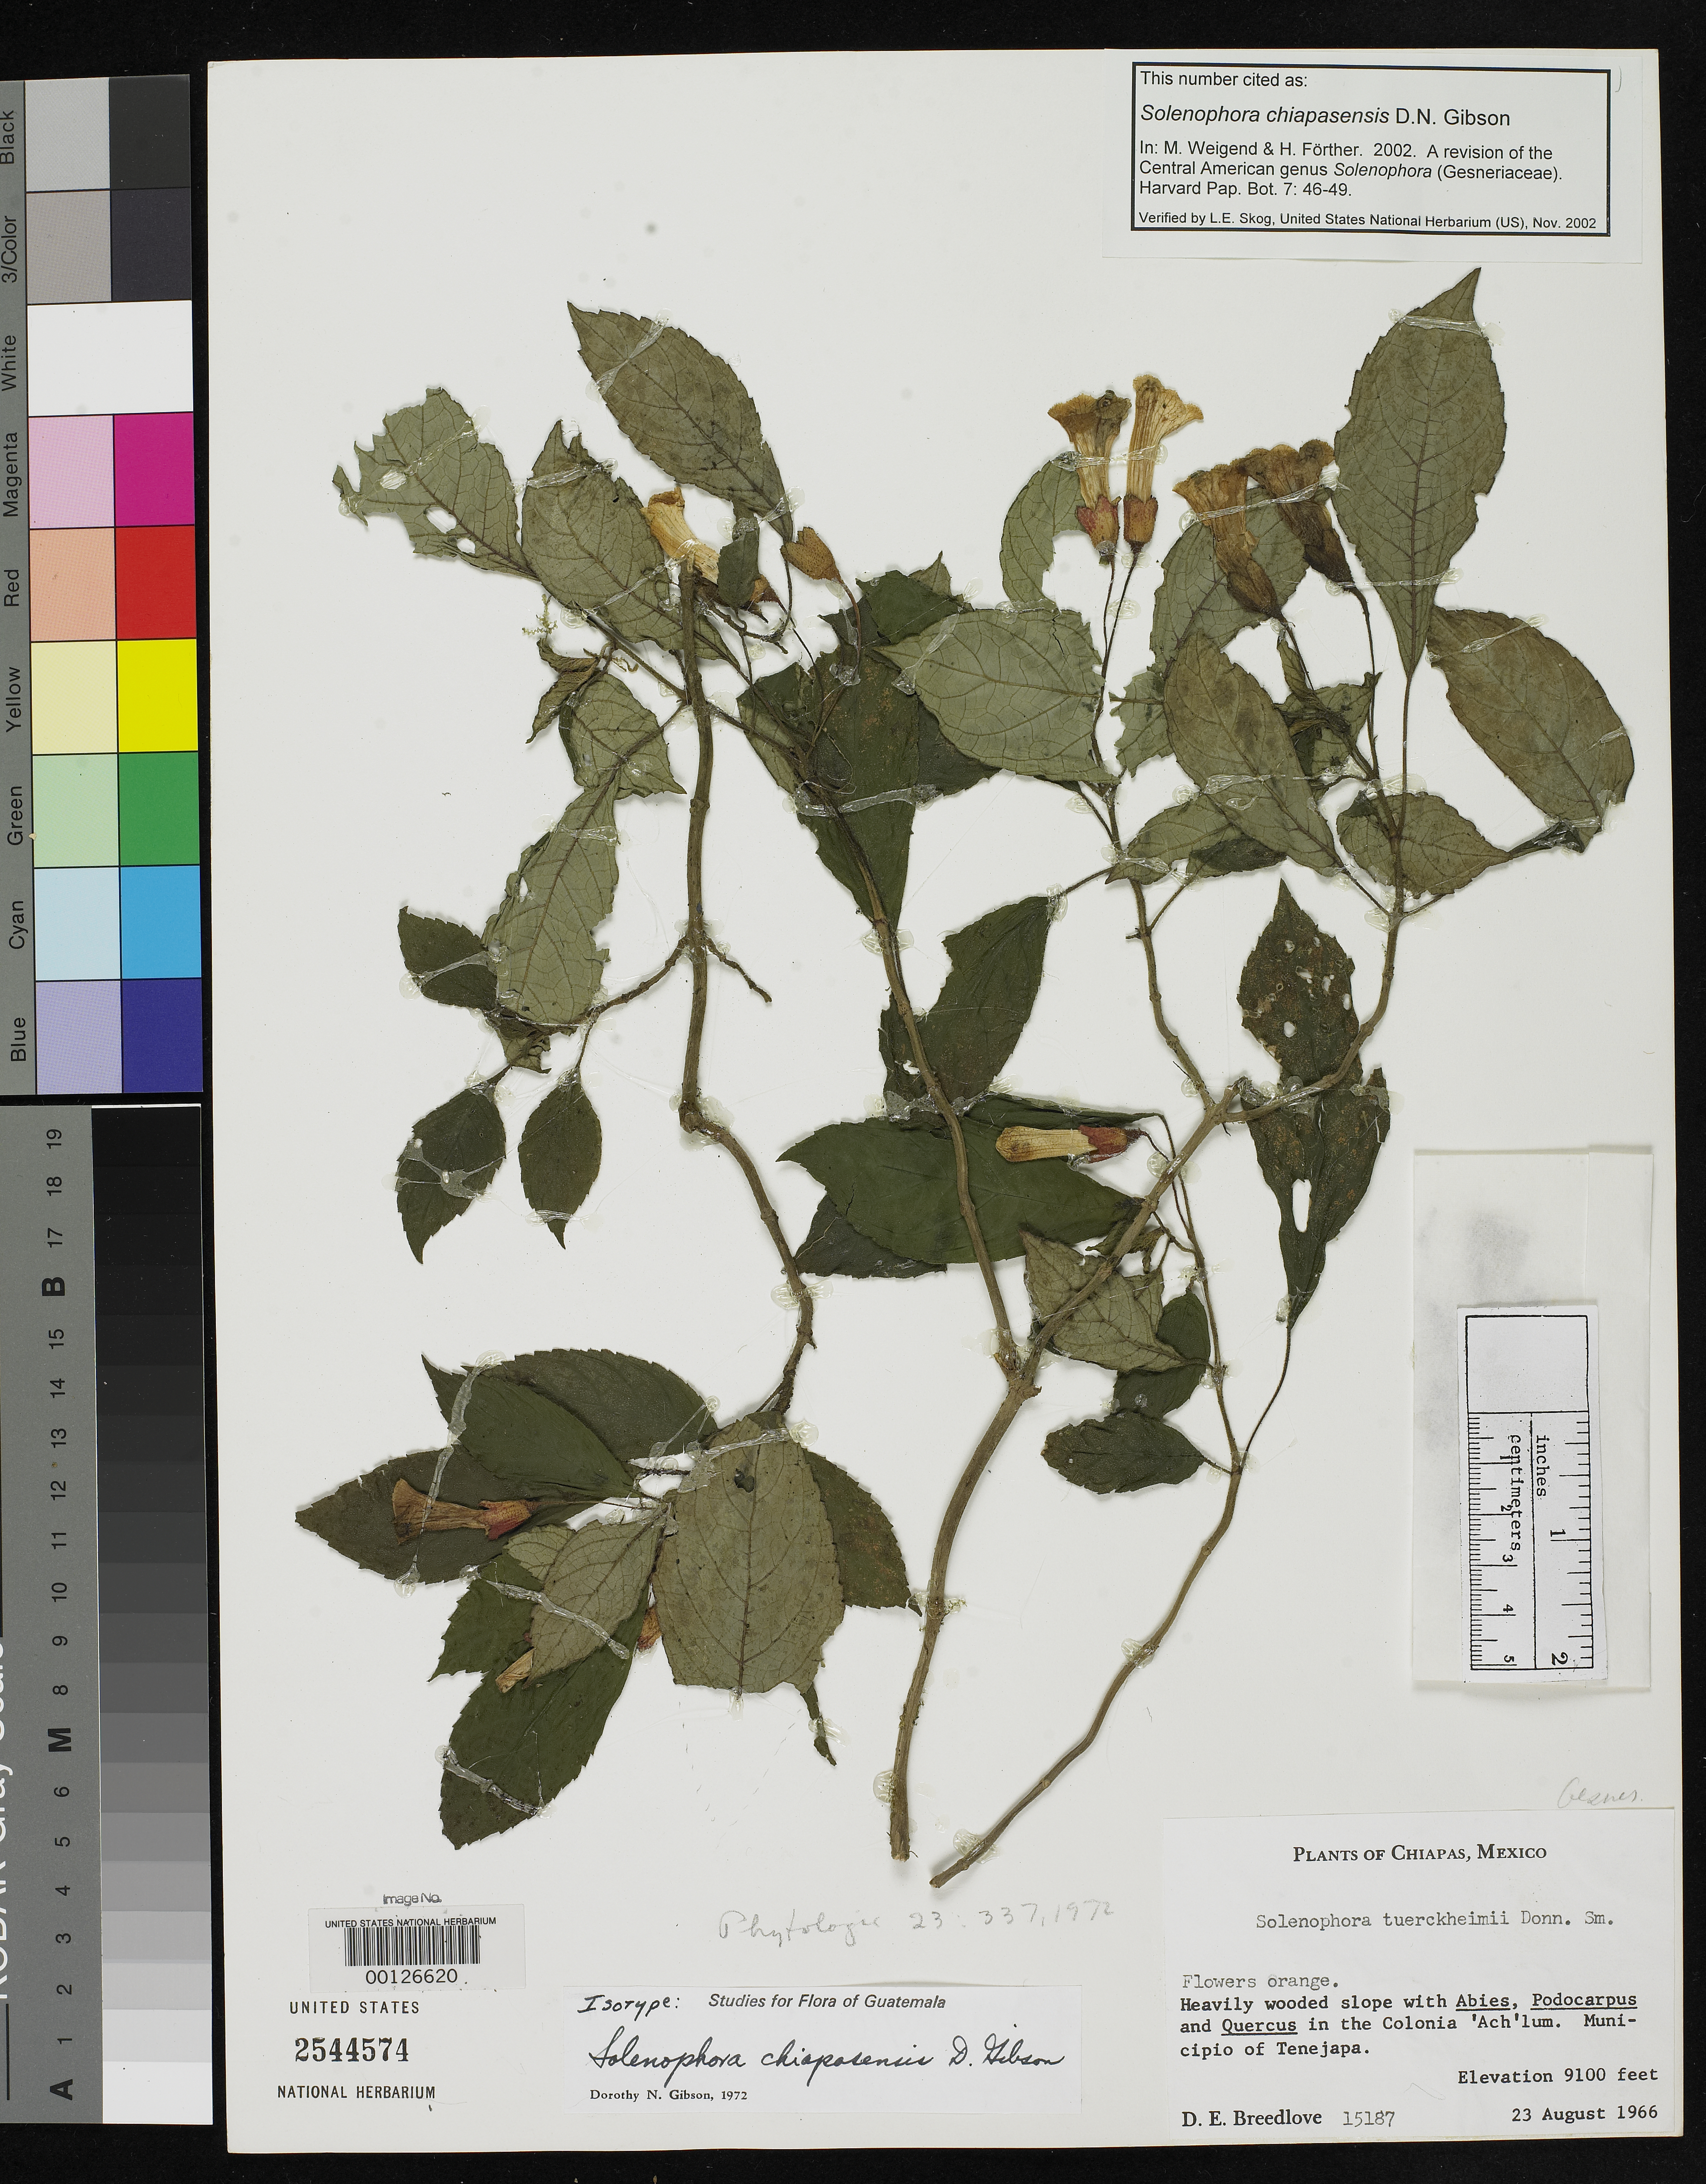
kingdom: Plantae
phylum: Tracheophyta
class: Magnoliopsida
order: Lamiales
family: Gesneriaceae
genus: Solenophora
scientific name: Solenophora chiapasensis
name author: D.N. Gibson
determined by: Skog, Laurence E.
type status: Isotype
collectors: D. E. Breedlove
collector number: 15187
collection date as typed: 23 Aug 1966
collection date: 1966-08-23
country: Mexico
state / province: Chiapas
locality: In the Colonia 'Ach'lum. Municipio of Tenejapa.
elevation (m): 2774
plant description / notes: Cited 2002 by Weigend & Förther, Harvard Pap. Bot. 7: 46.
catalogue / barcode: US 2544574